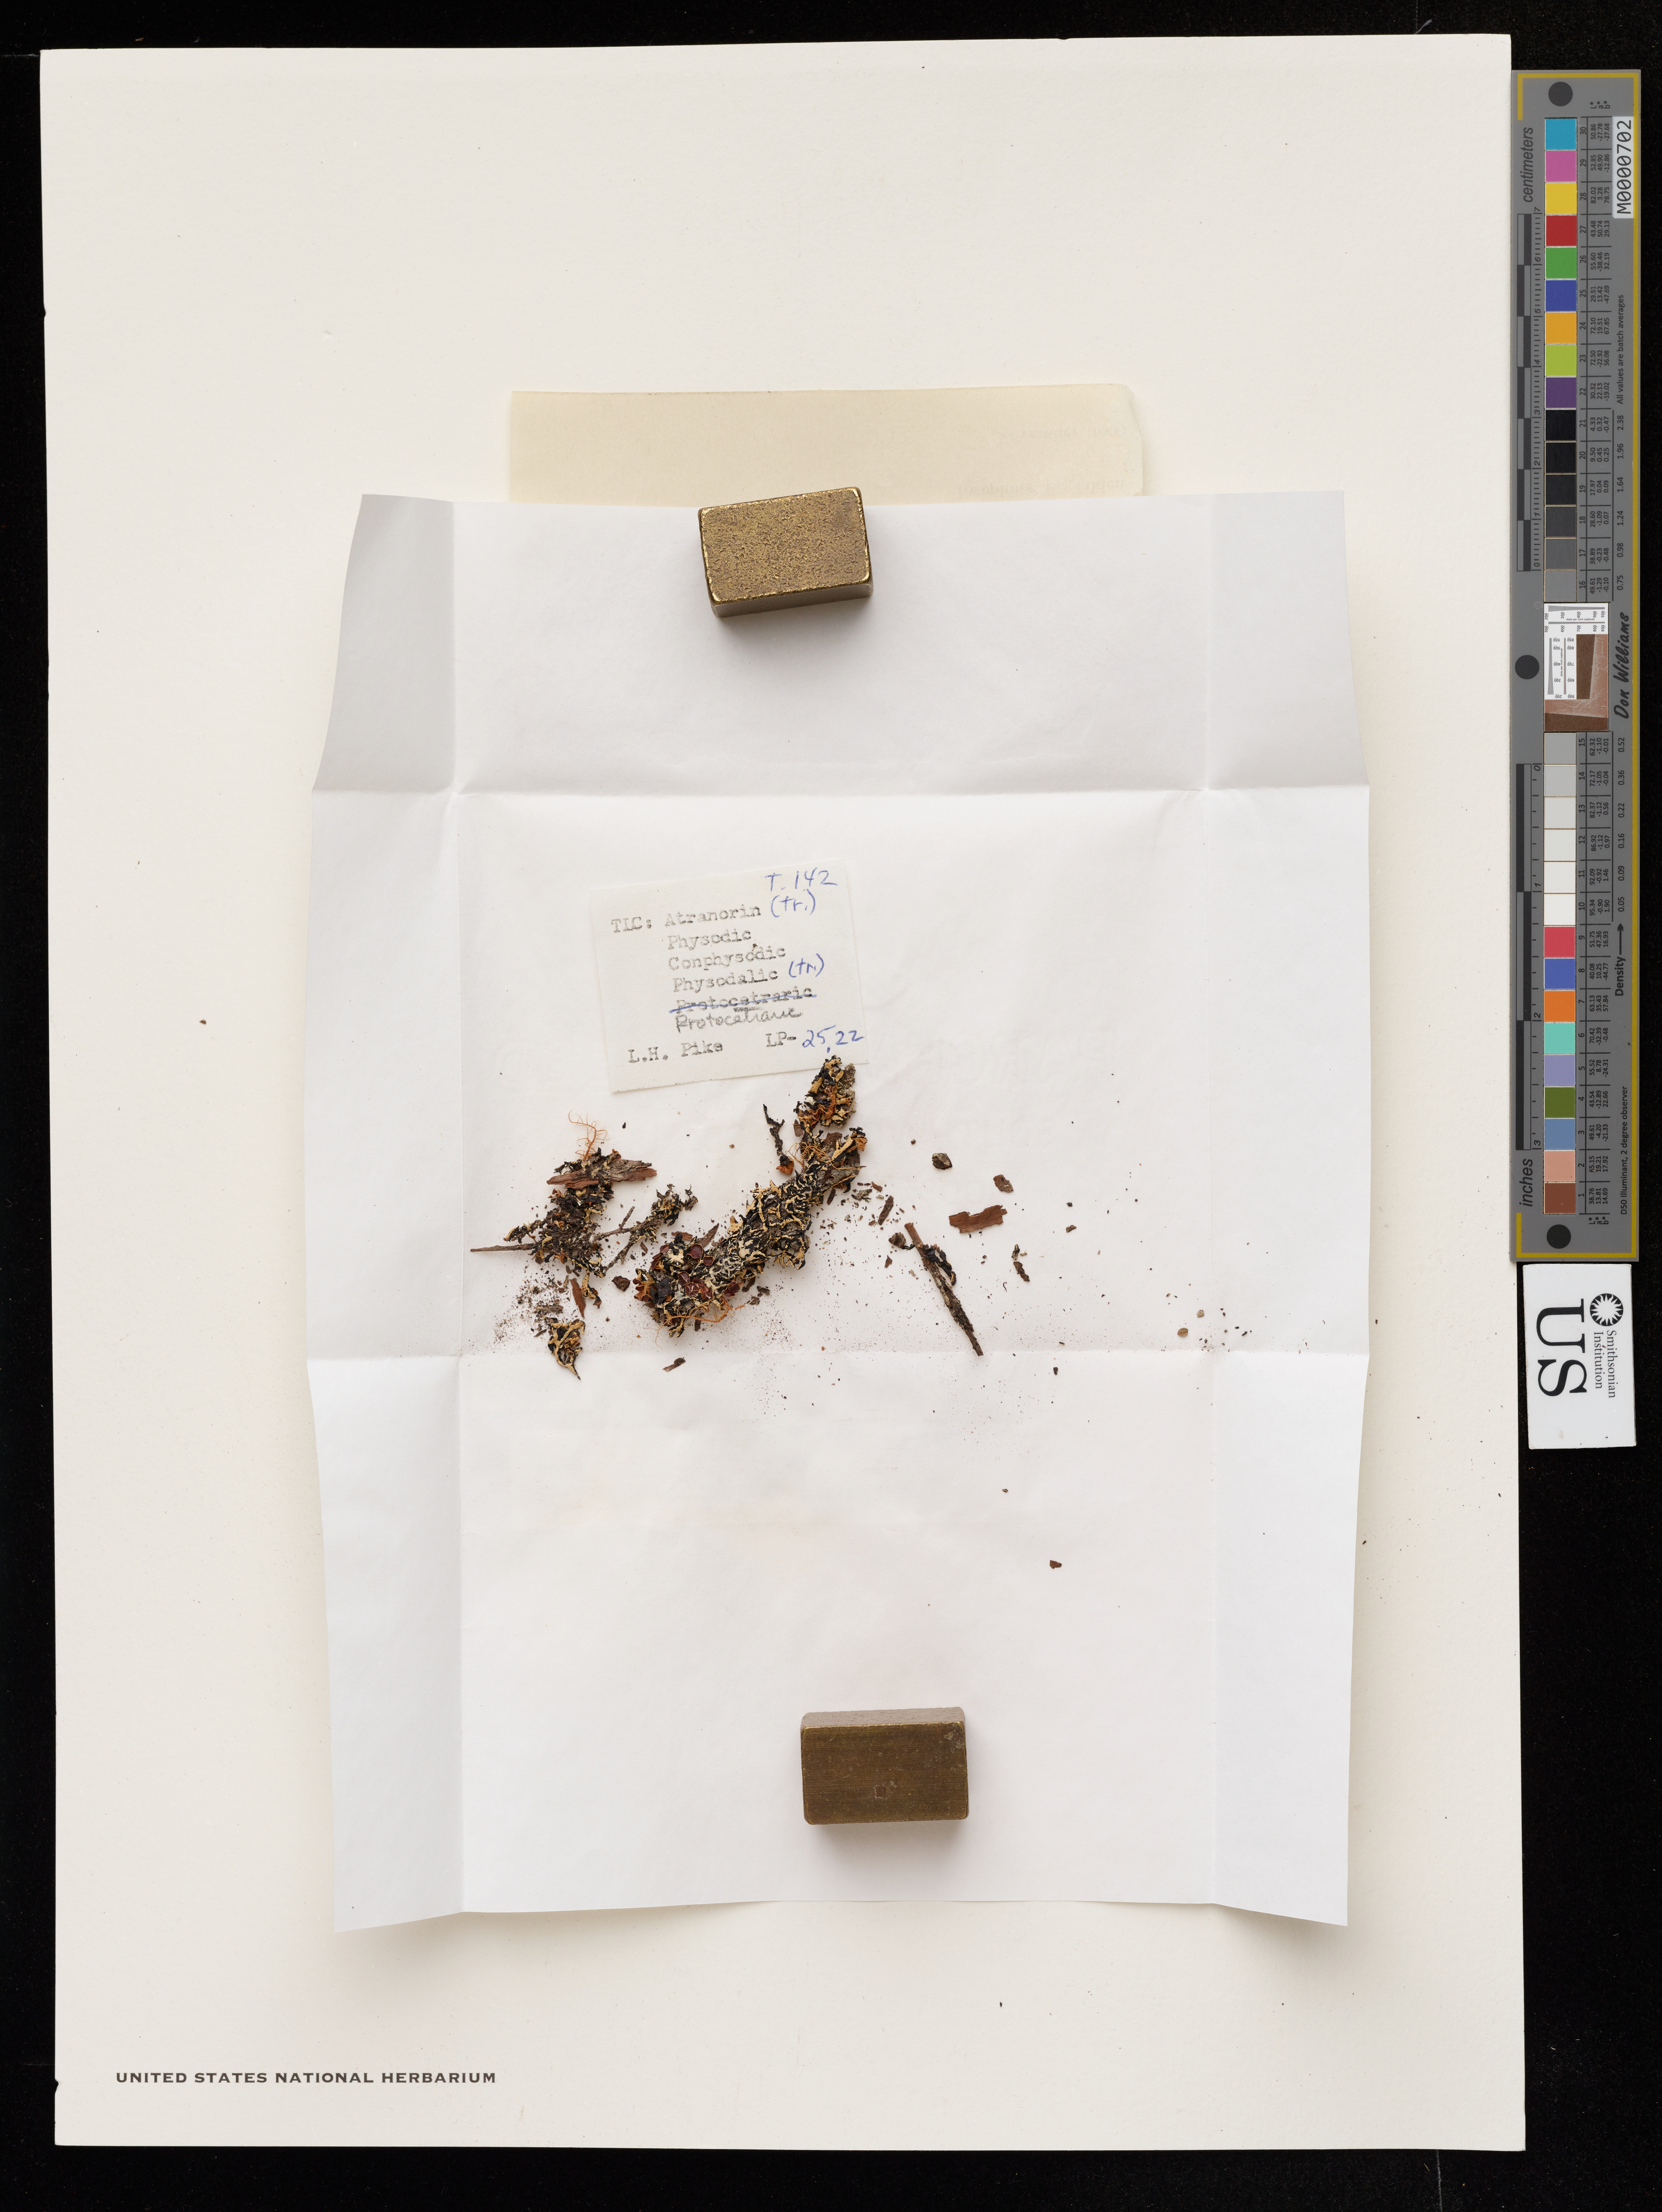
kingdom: Fungi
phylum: Ascomycota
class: Lecanoromycetes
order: Lecanorales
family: Parmeliaceae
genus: Hypogymnia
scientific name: Hypogymnia lugubris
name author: (Pers.) Krog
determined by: McCune, B.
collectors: J. E. Tilden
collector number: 142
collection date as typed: Nov 1909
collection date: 1909-11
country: New Zealand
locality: Whakarewarewa